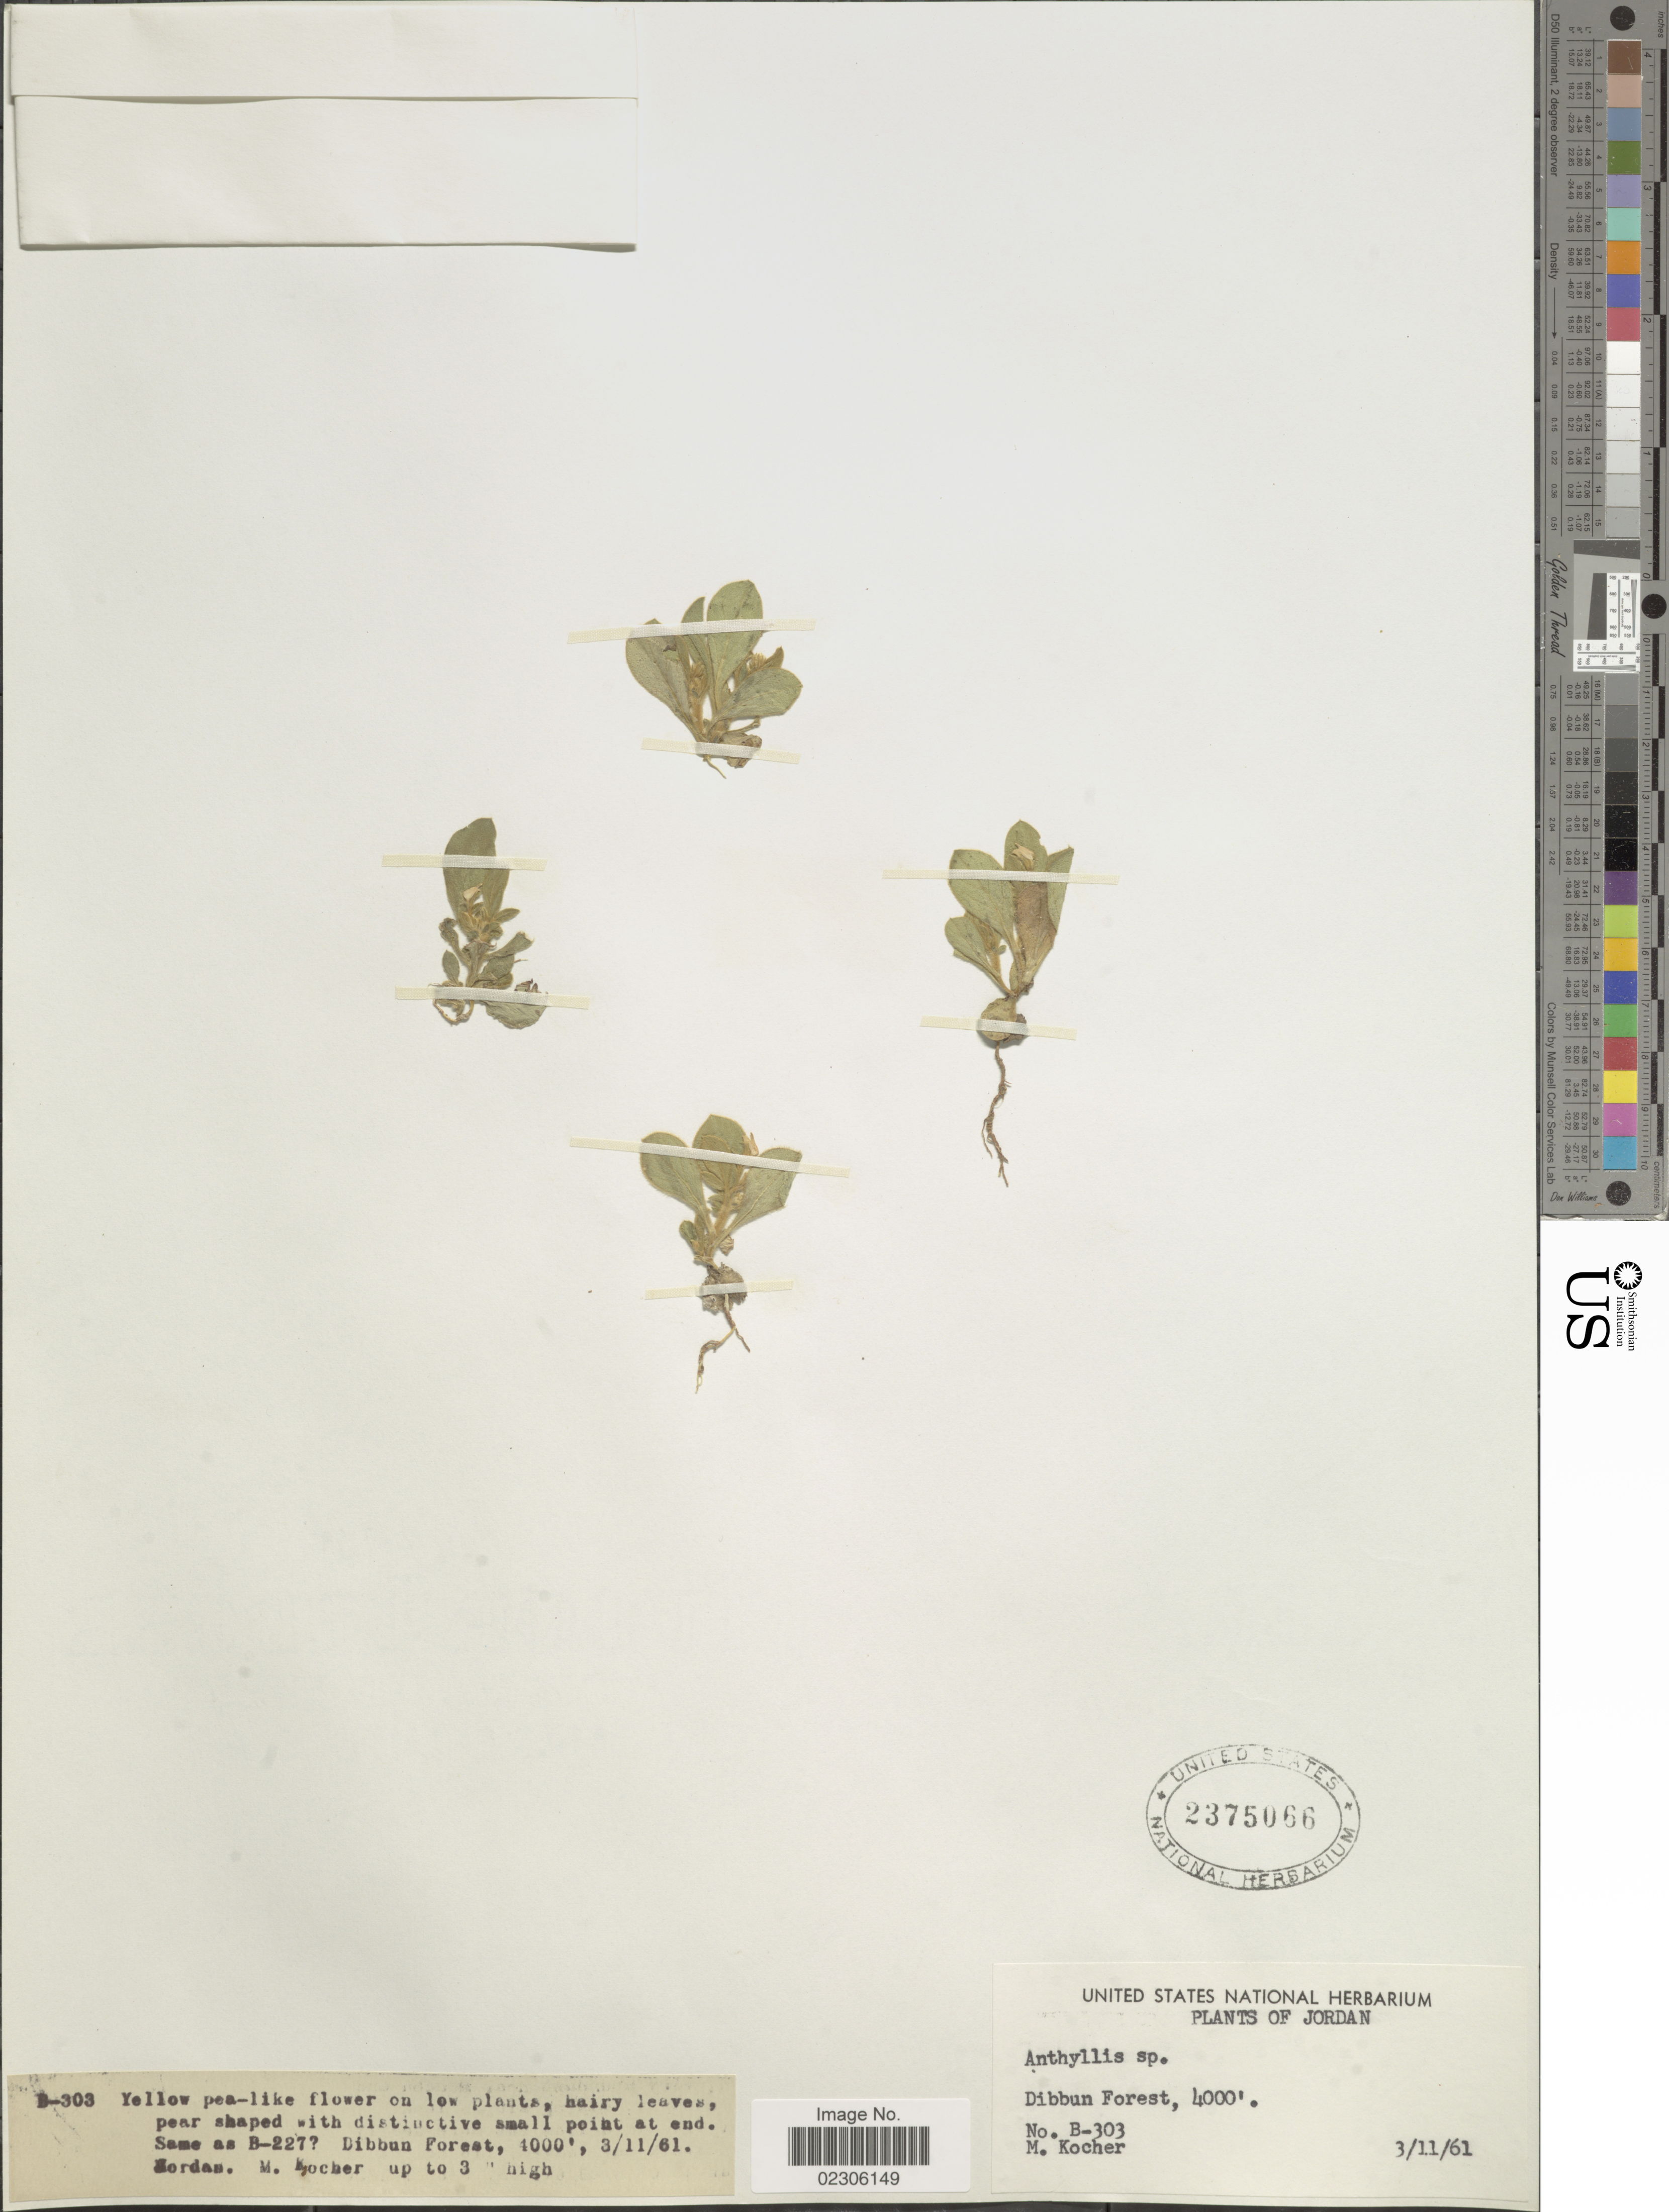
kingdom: Plantae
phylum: Tracheophyta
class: Magnoliopsida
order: Fabales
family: Fabaceae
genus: Anthyllis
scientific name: Anthyllis sp.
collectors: M. Kocher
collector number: B-303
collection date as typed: Transcribed d/m/y: 3/11/61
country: Jordan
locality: Dibbunl Forest, Jordan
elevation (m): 1219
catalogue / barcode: US 2375066